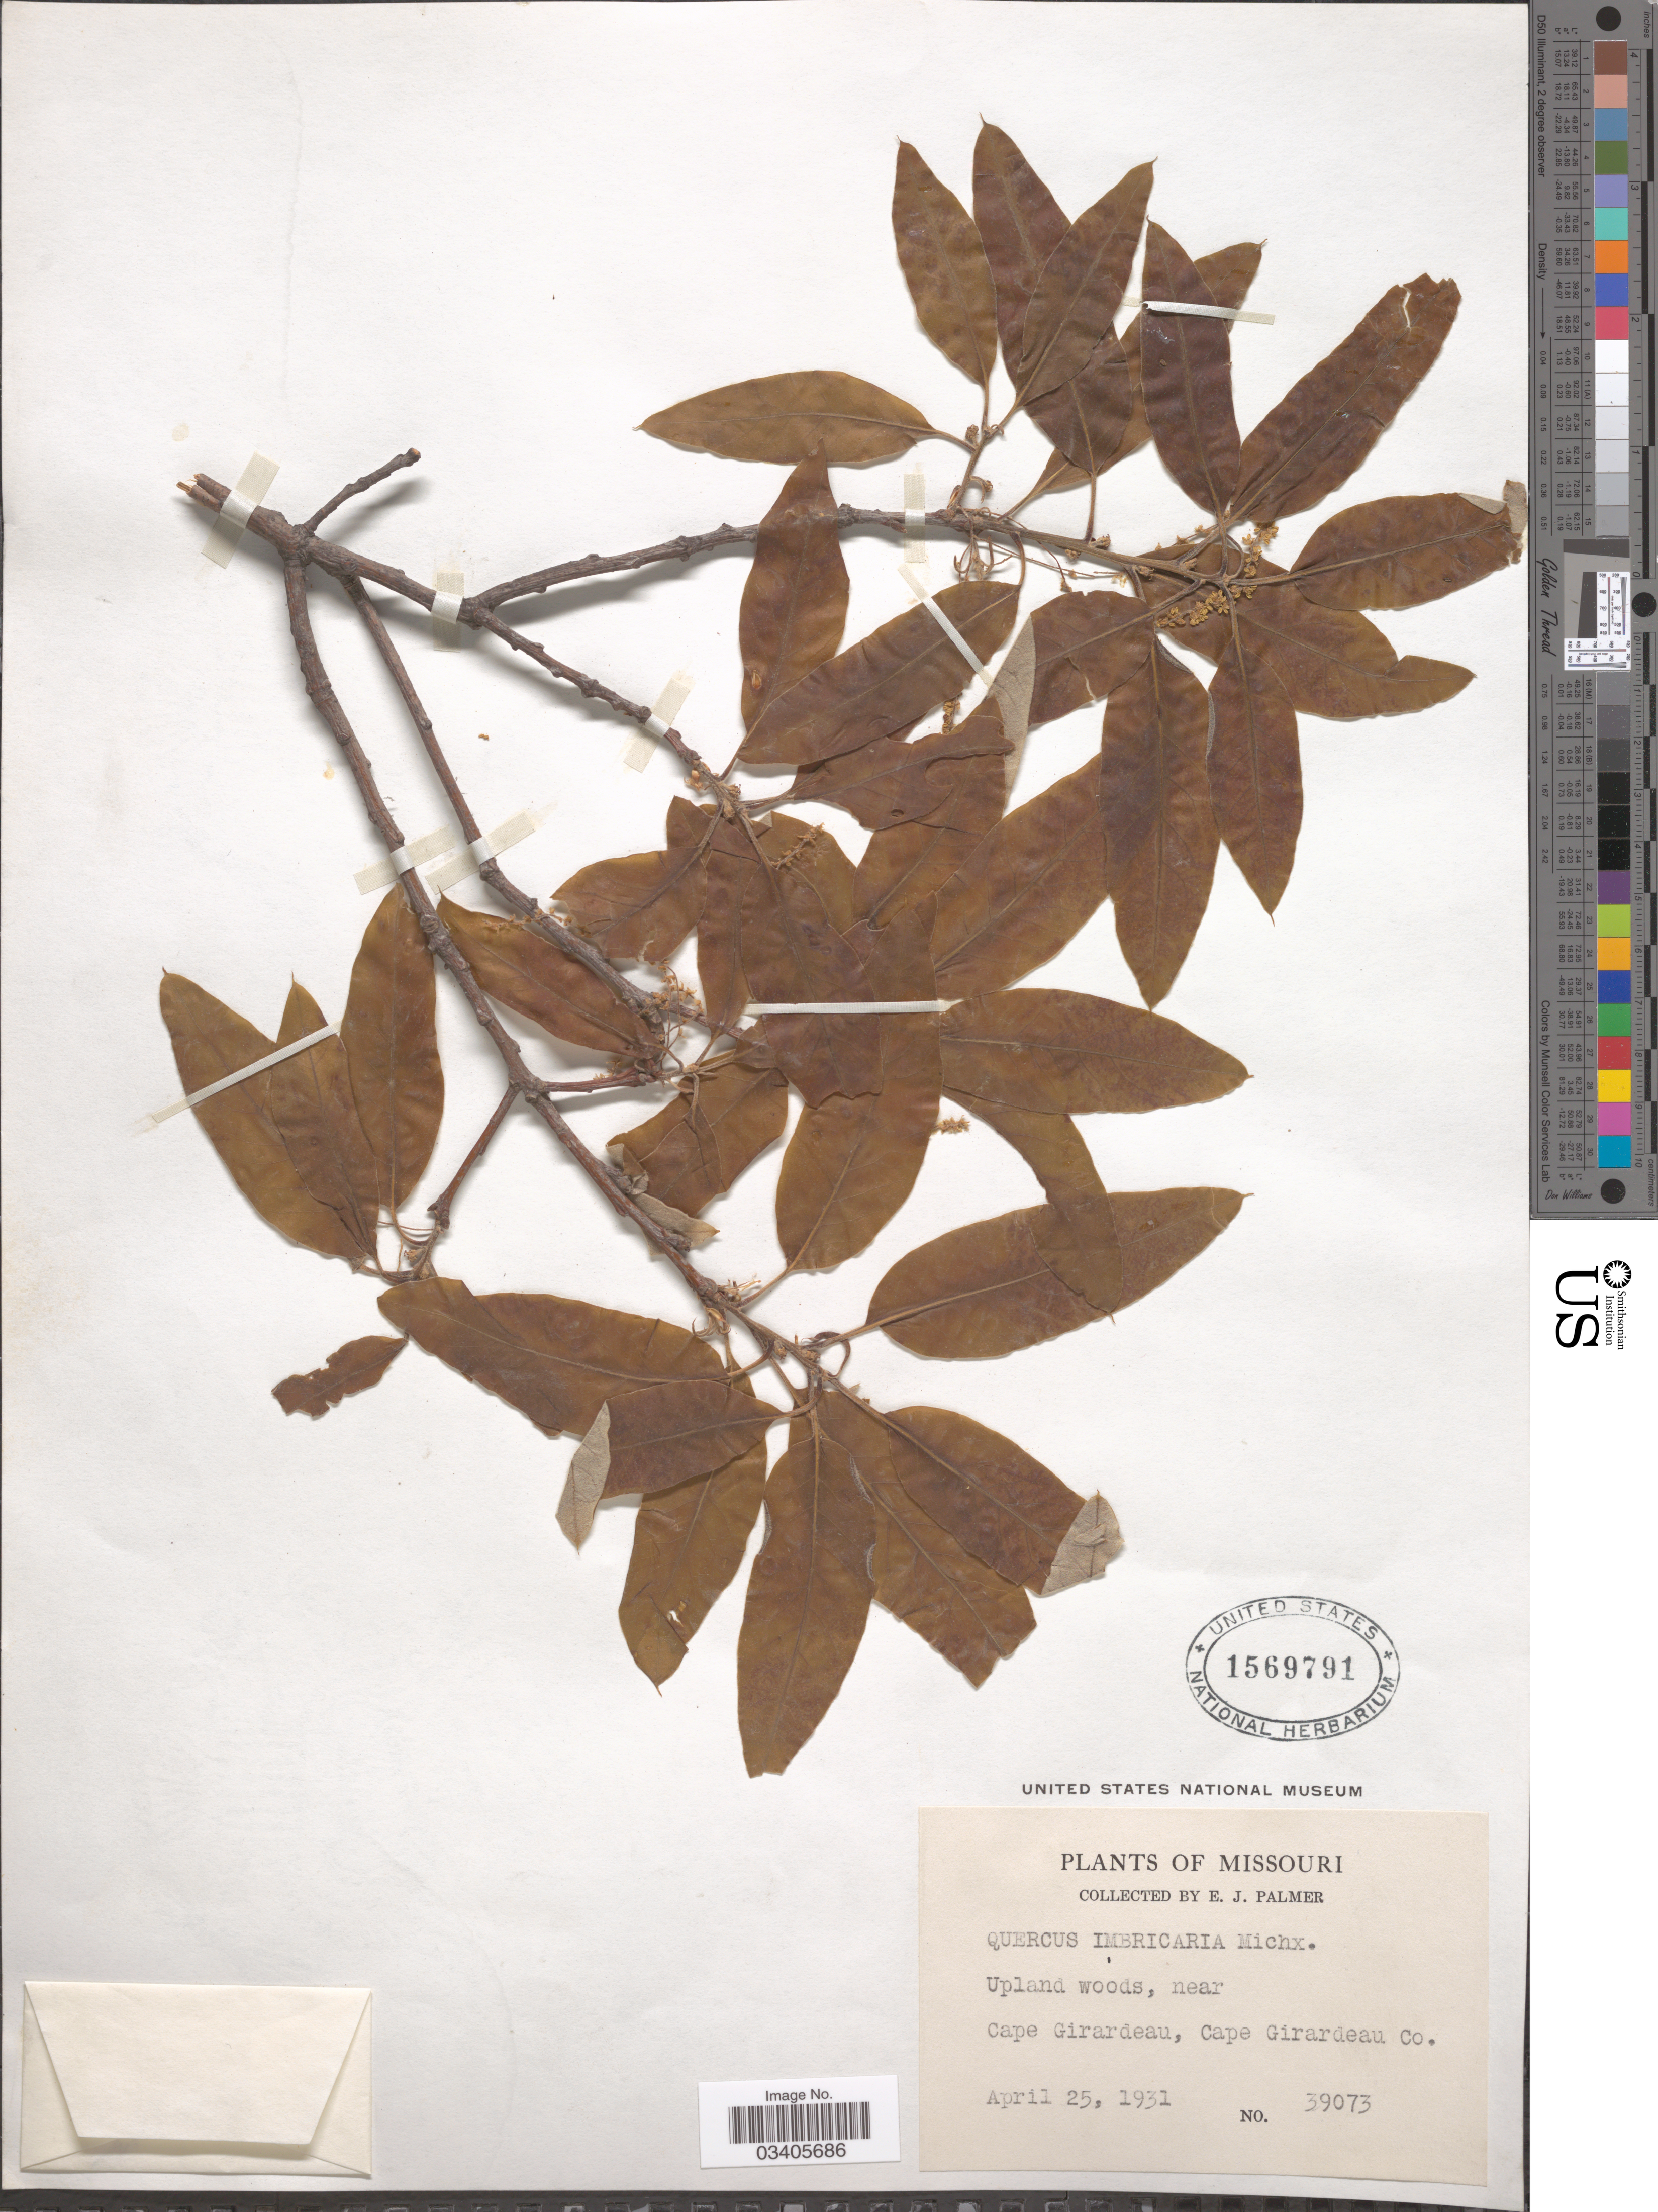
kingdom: Plantae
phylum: Tracheophyta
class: Magnoliopsida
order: Fagales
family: Fagaceae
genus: Quercus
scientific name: Quercus imbricaria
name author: Michx.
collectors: E. J. Palmer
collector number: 39073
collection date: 1931-04-25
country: United States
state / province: Missouri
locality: Near Cape Girardeau, Cape Girardeau Co.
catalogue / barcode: US 1569791